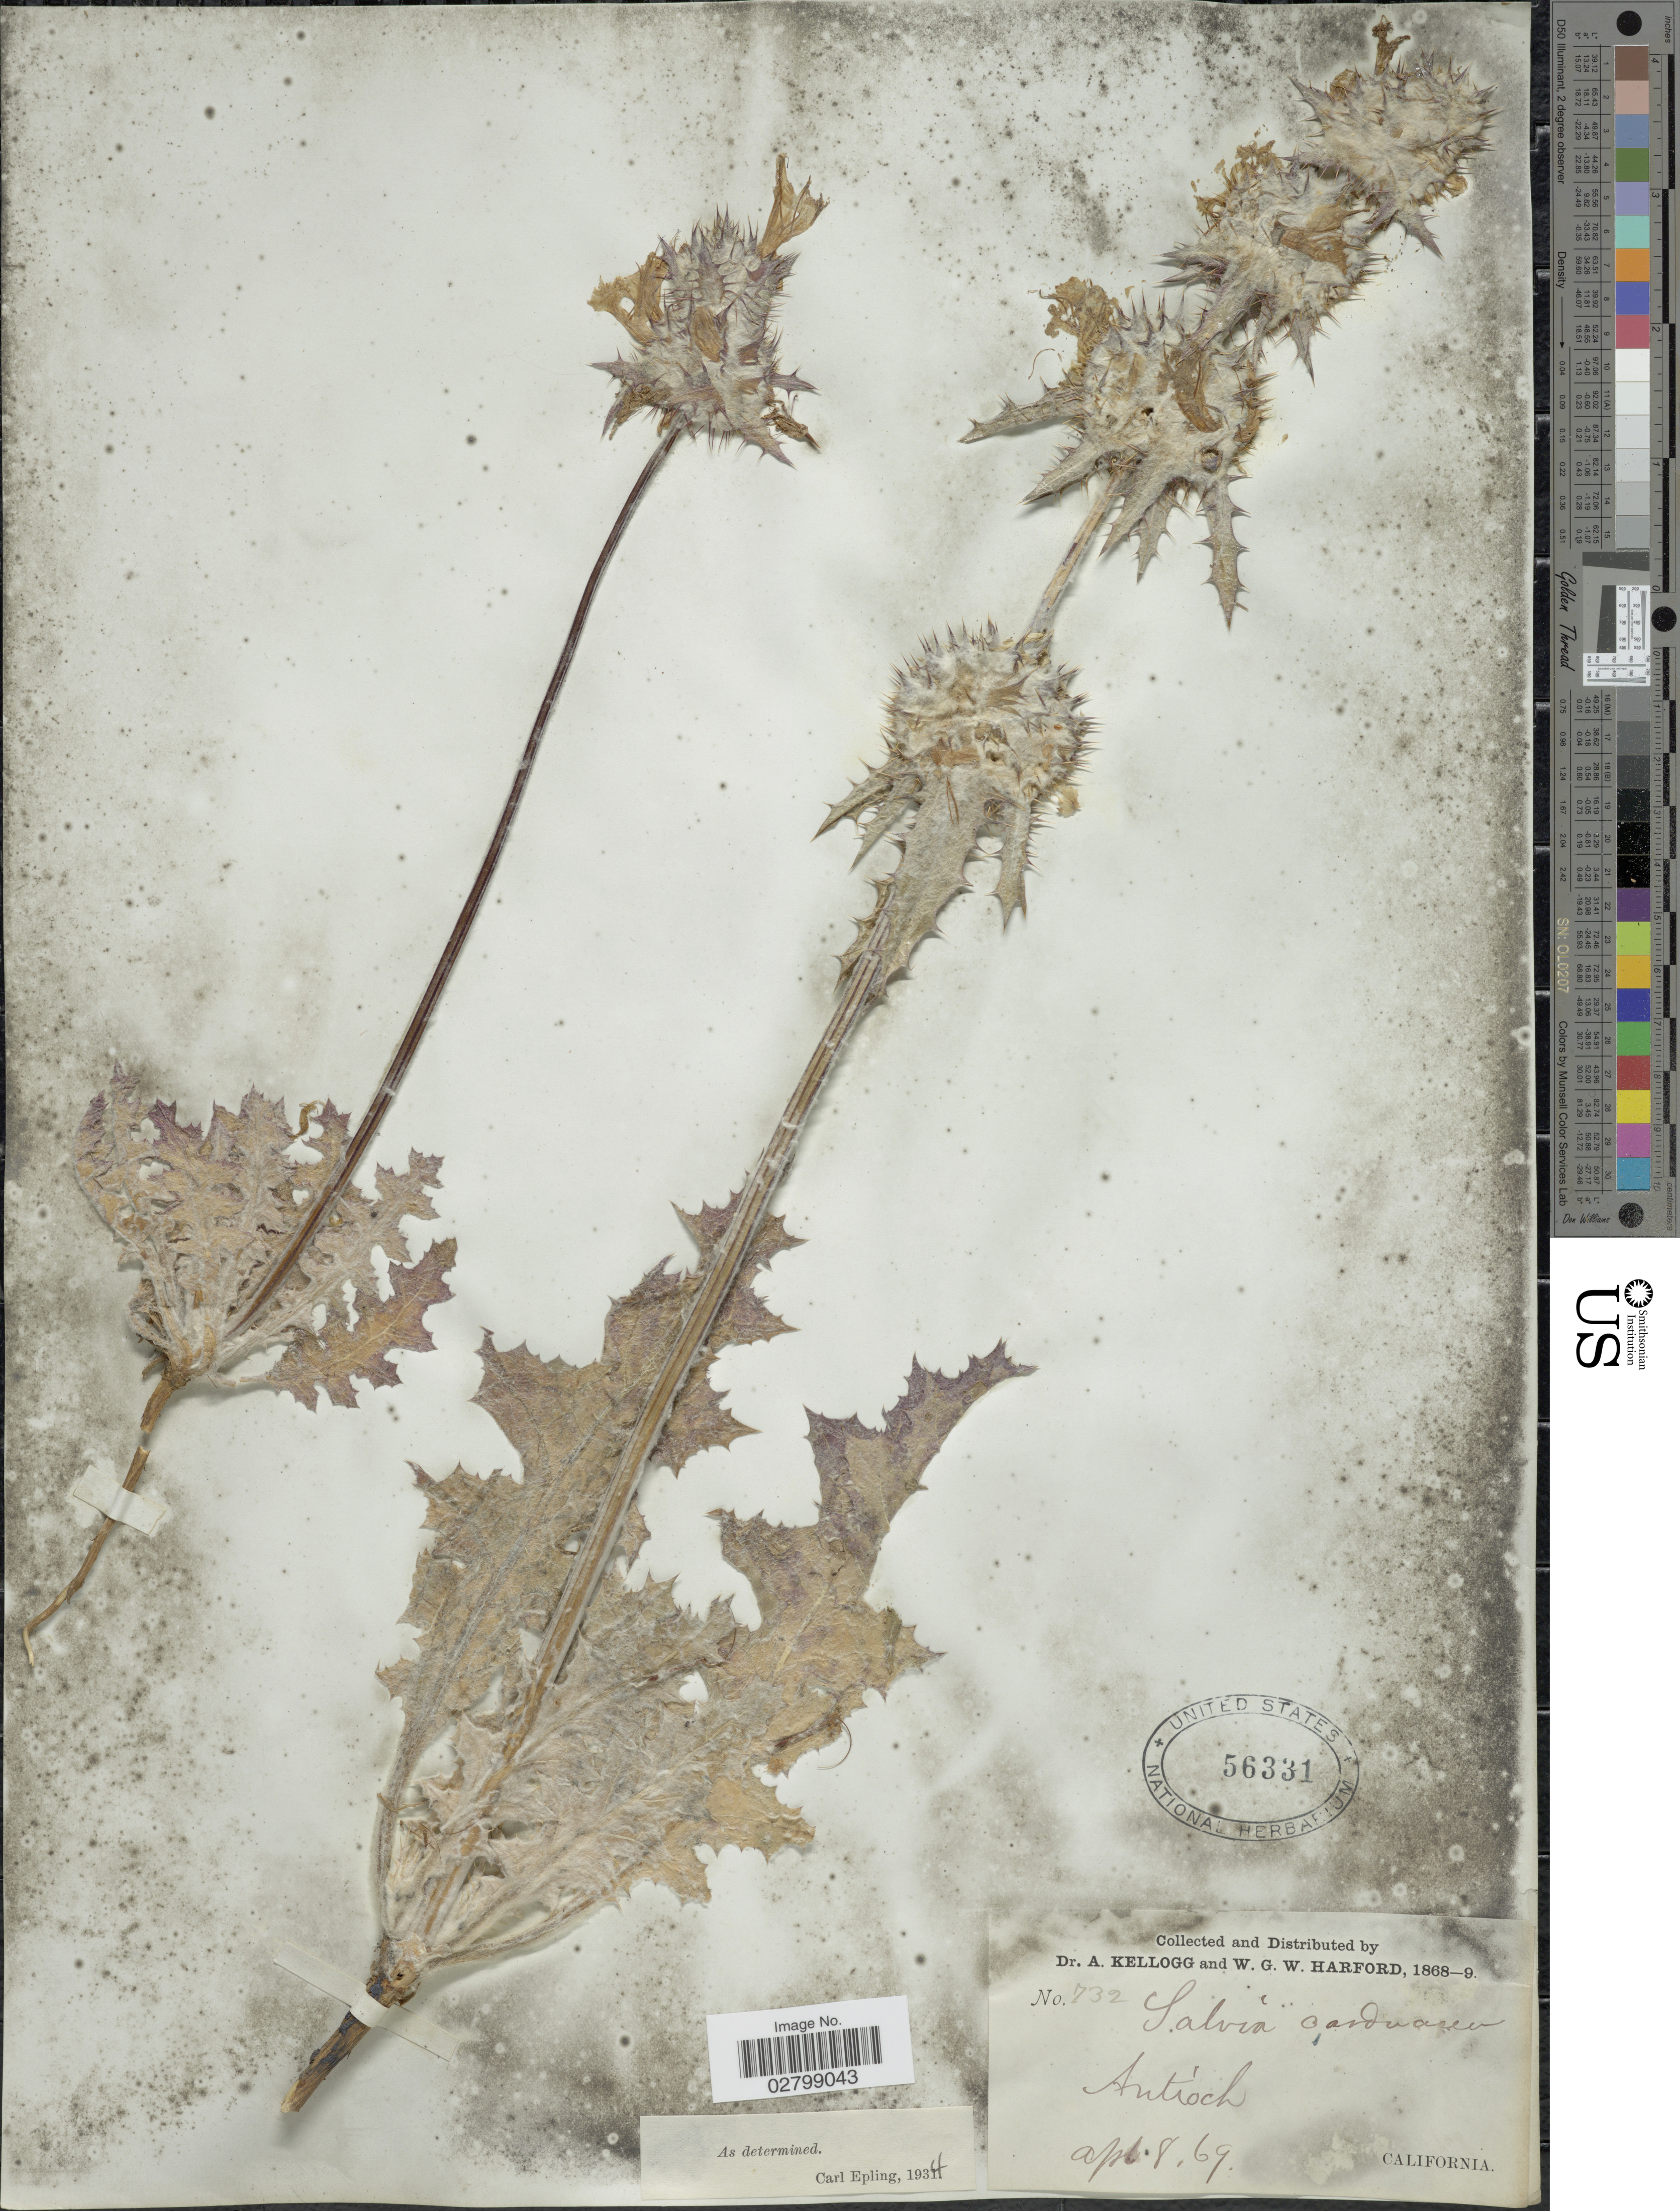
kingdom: Plantae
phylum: Tracheophyta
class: Magnoliopsida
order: Lamiales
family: Lamiaceae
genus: Salvia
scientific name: Salvia carduacea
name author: Benth.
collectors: A. Kellogg & W. G. W. Harford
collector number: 732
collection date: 1869-04-08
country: United States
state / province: California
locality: Antioch.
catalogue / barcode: US 56331